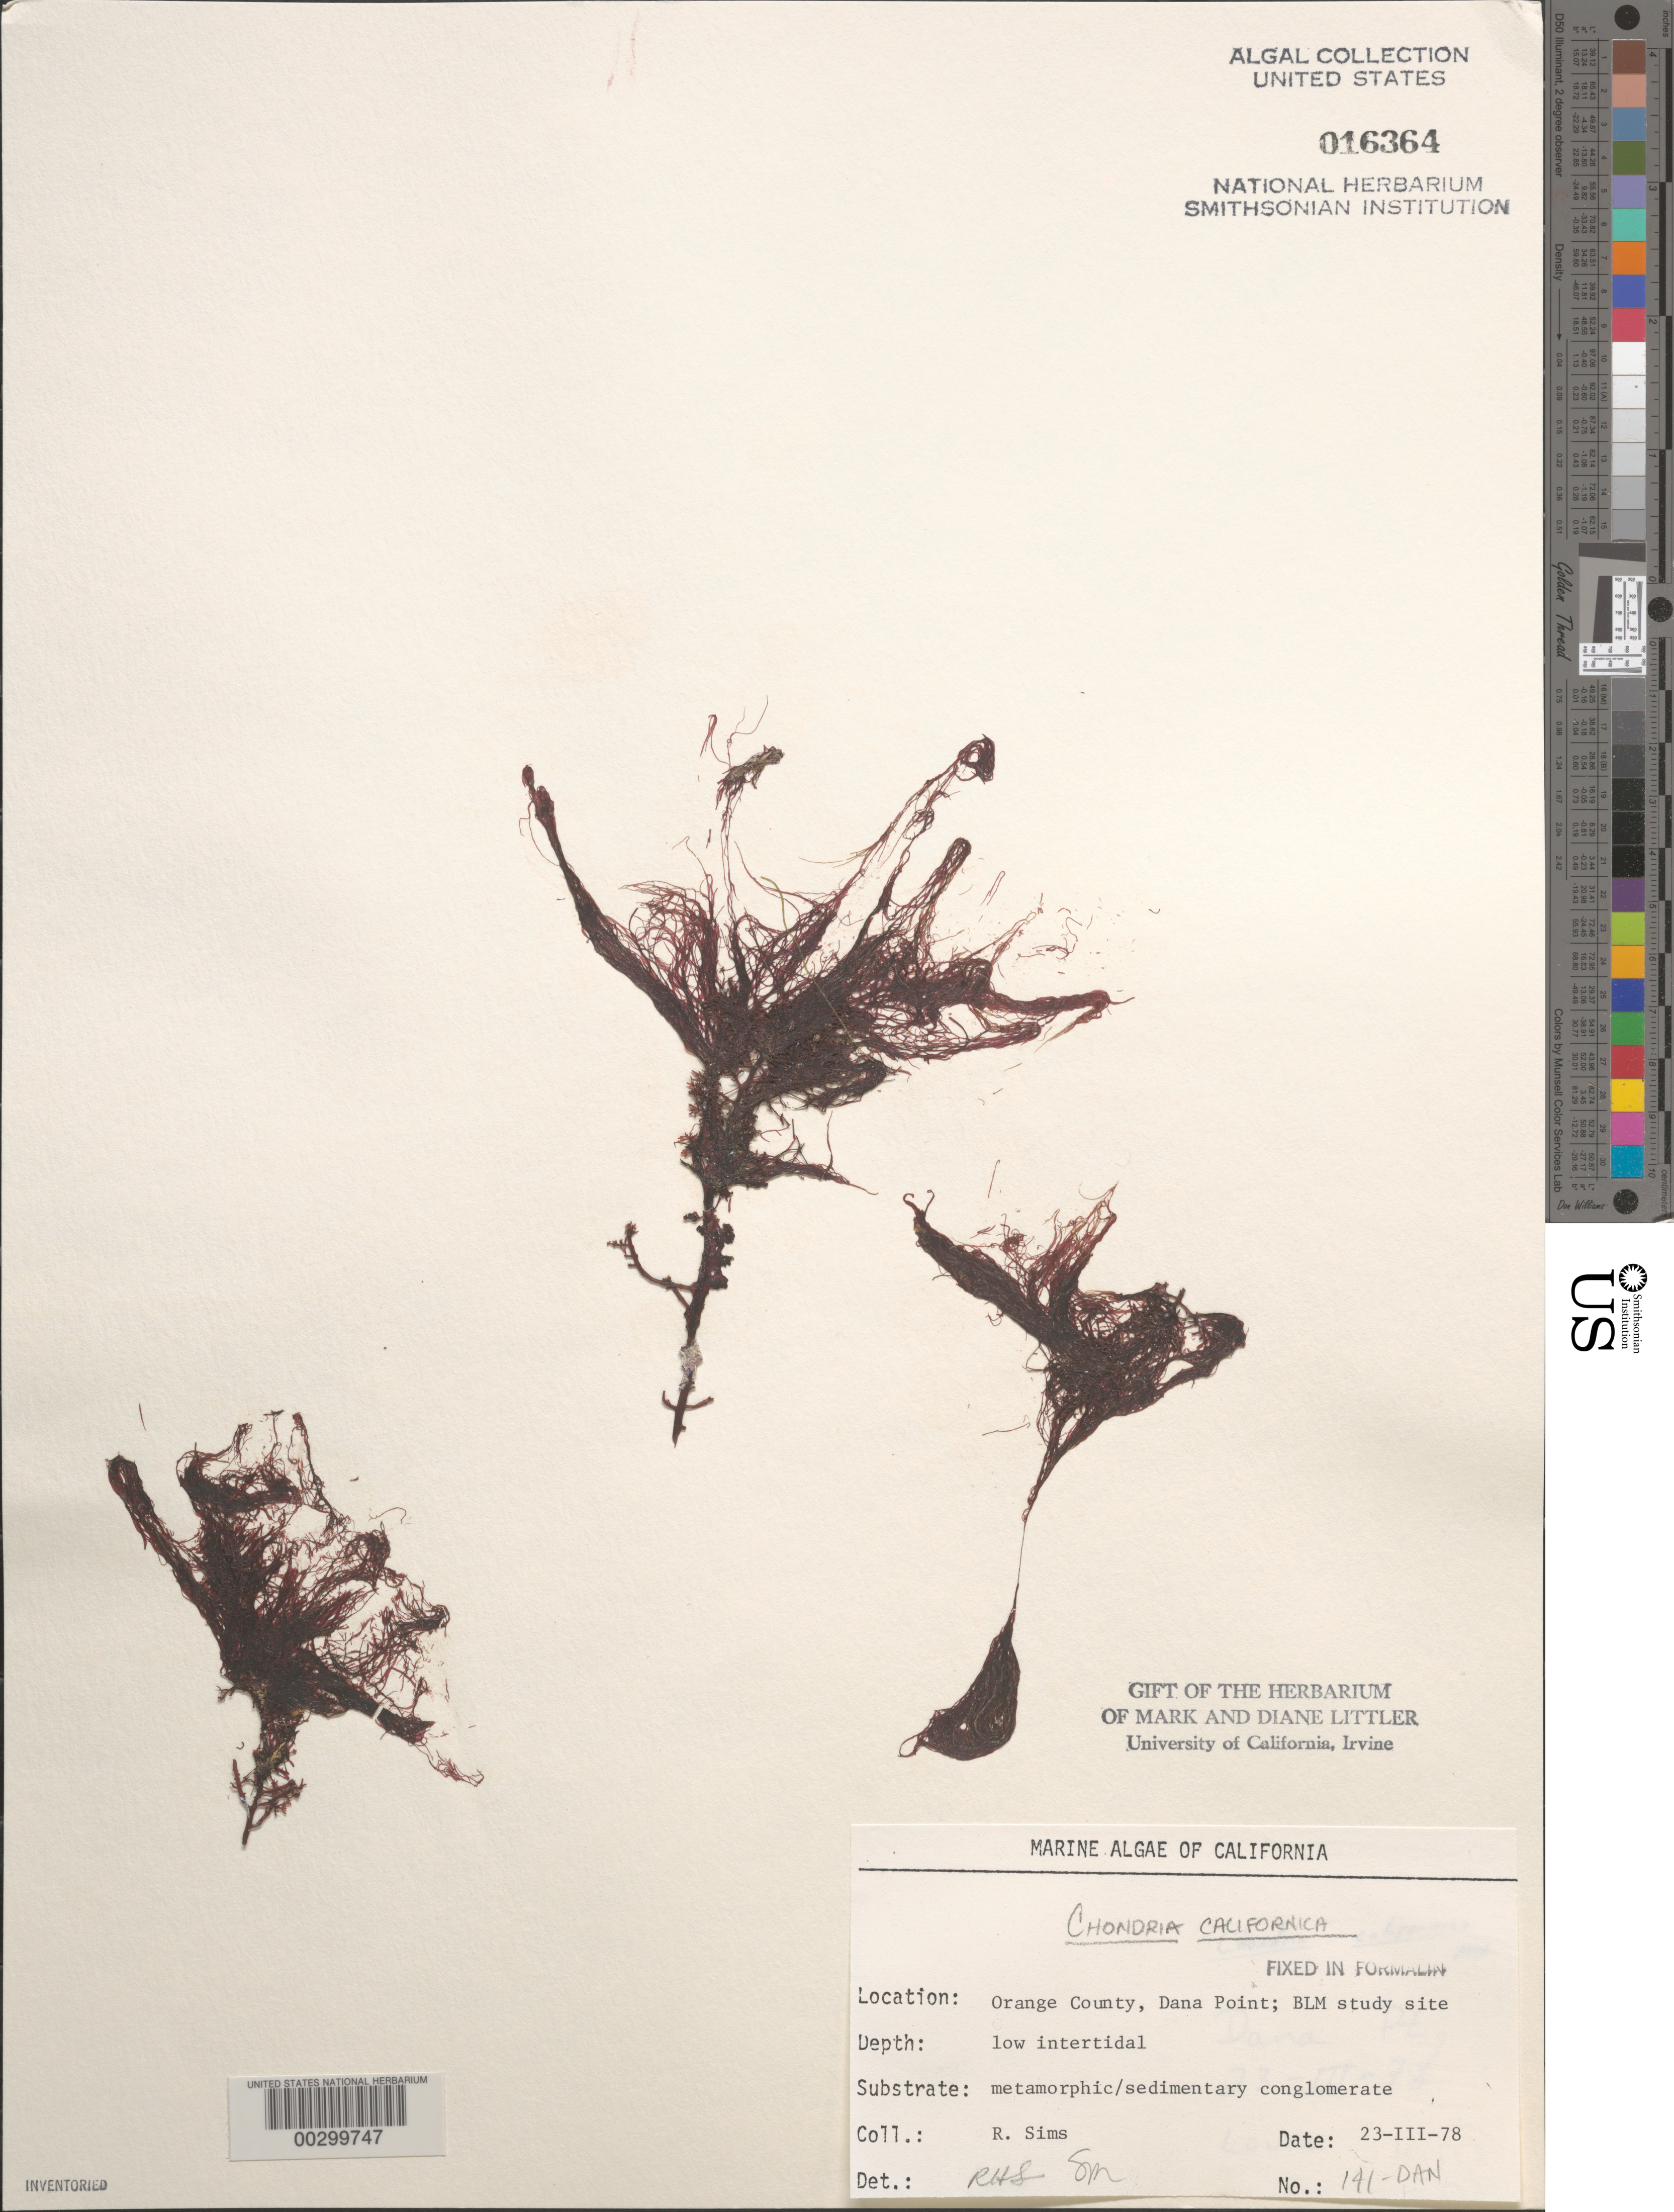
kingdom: Plantae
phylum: Rhodophyta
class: Florideophyceae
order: Ceramiales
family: Rhodomelaceae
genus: Chondria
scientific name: Chondria acrorhizophora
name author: Setch. & N.L. Gardner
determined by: Algae name updating Project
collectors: R. H. Sims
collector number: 141-dan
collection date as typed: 23 Mar 1978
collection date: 1978-03-23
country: United States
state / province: California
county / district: Orange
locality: Dana Point, 1 km north of marina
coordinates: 33 27'35"N, 117 42'45"W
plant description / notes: BLM-SOCALBIGHT Rocky Intertidal Survey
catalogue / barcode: US 16364